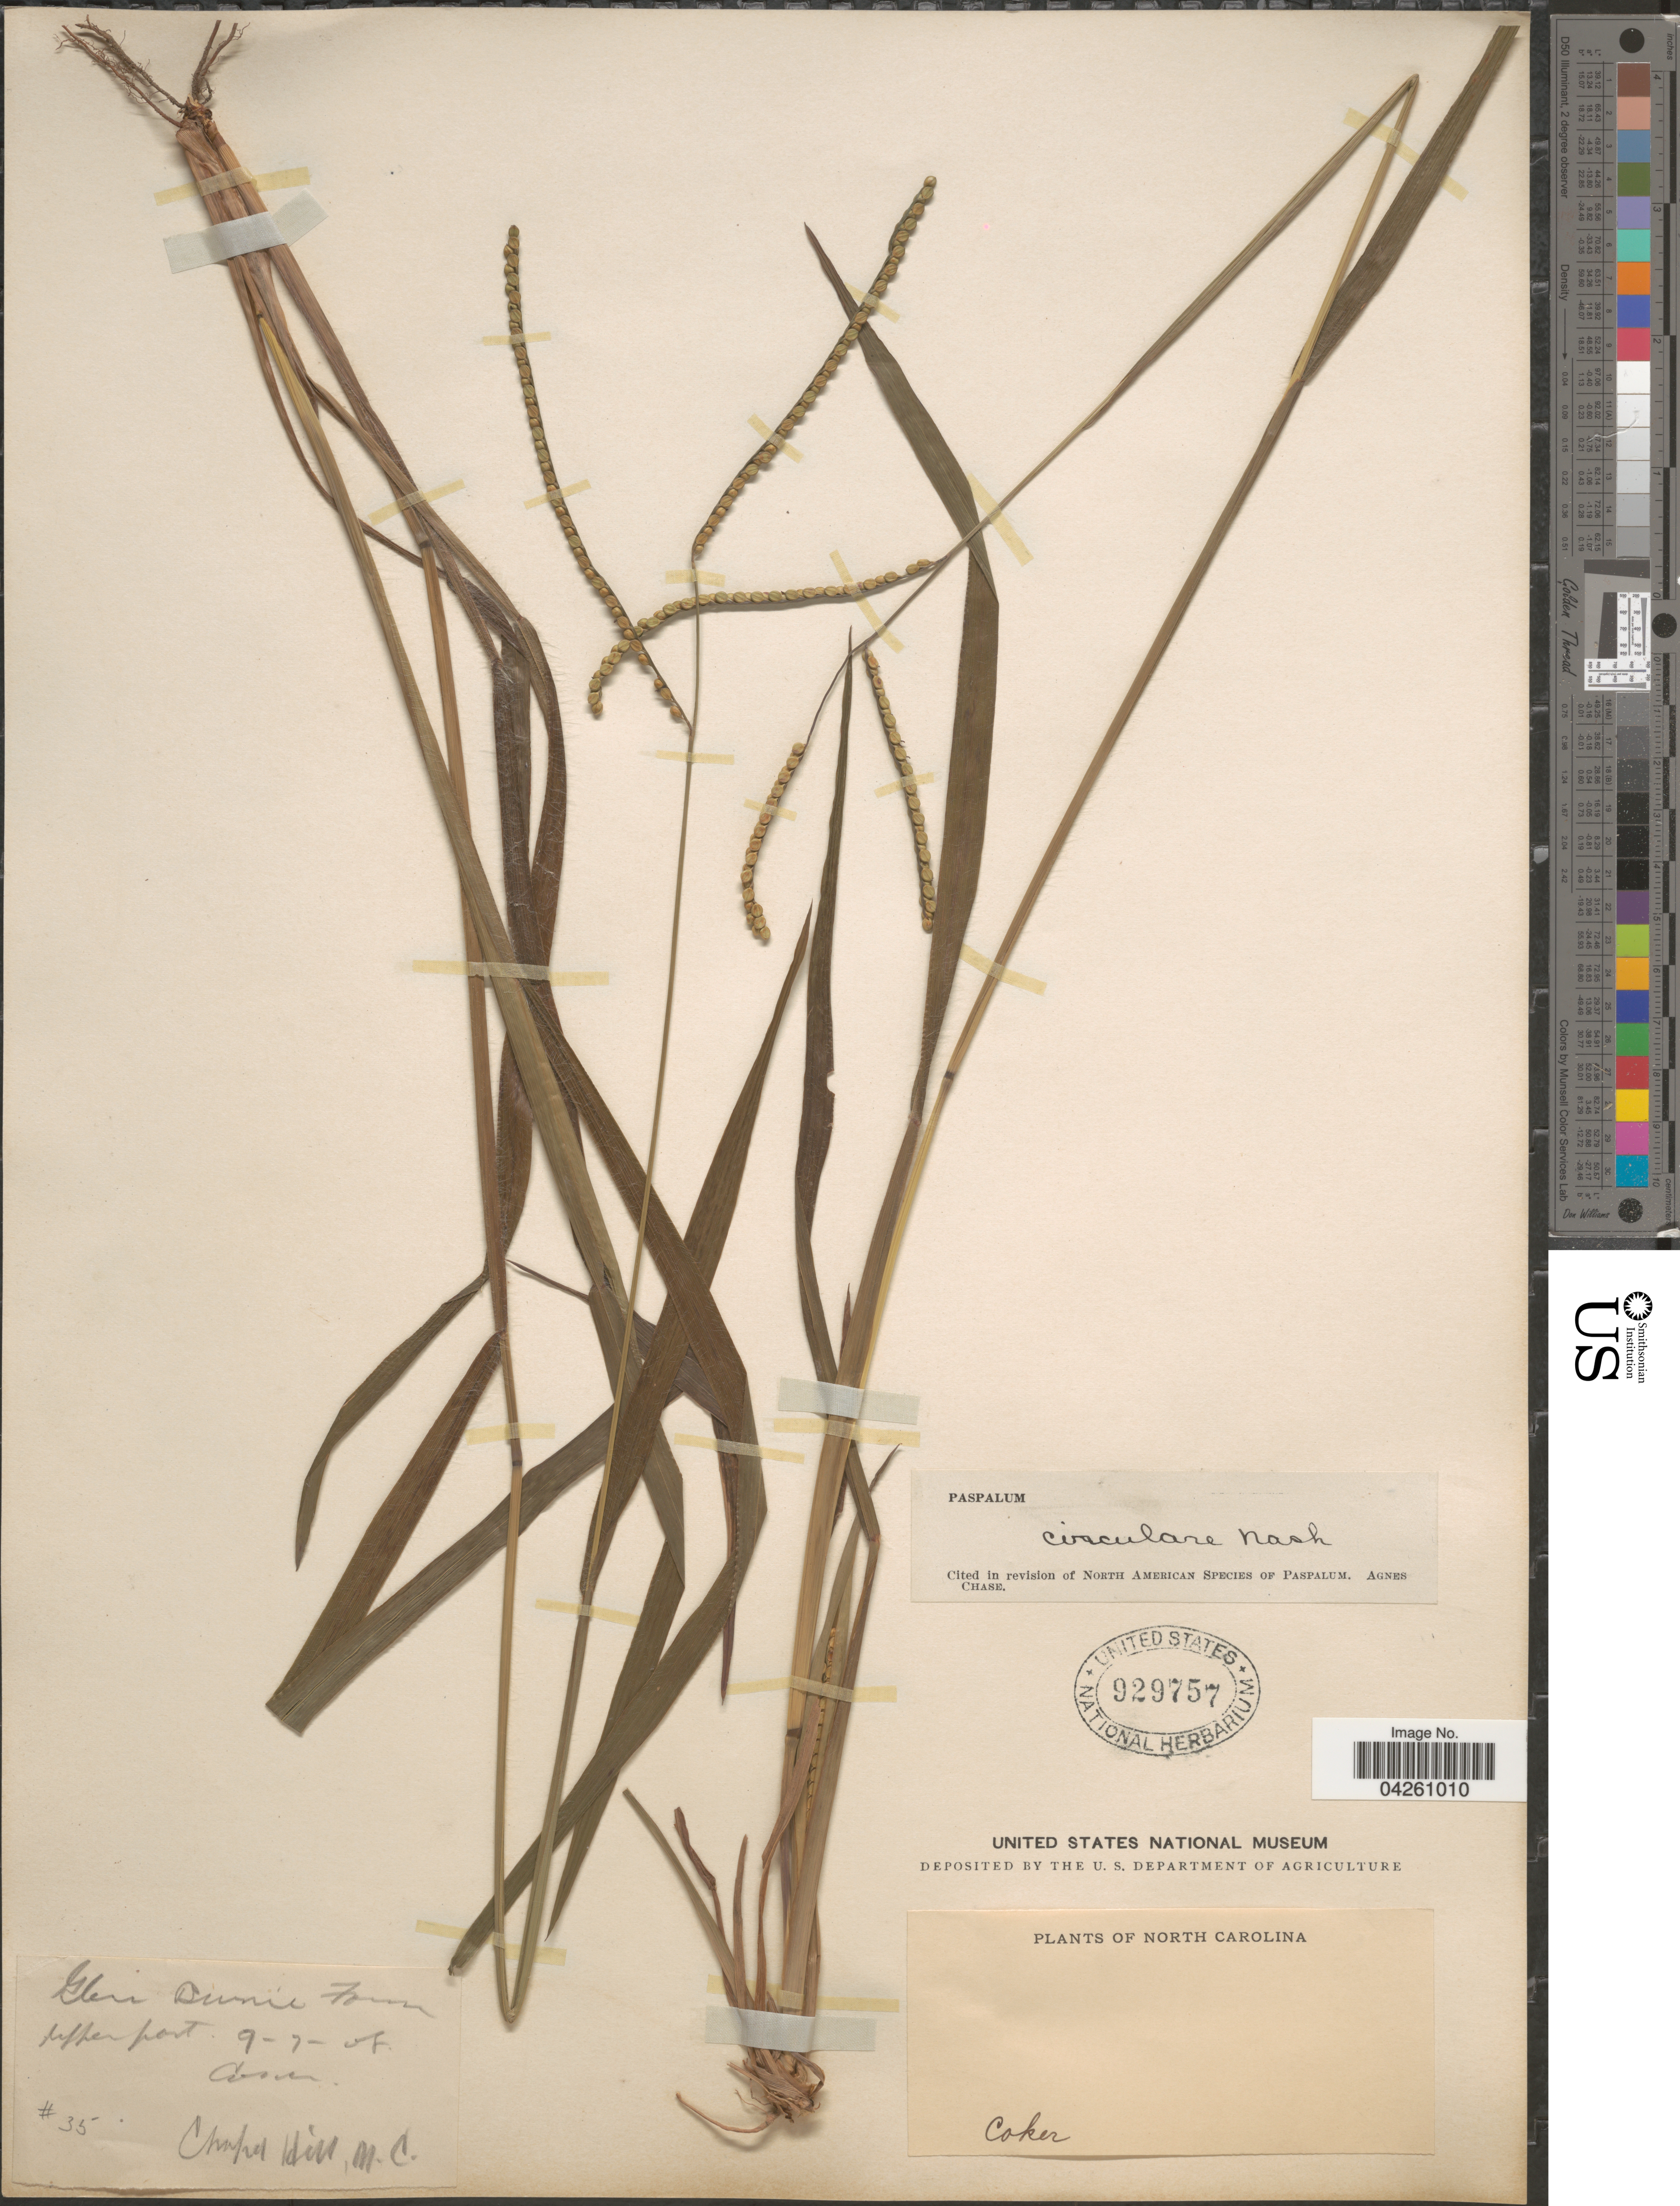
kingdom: Plantae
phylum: Tracheophyta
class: Liliopsida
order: Poales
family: Poaceae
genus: Paspalum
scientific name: Paspalum circulare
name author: Nash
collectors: Coker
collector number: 35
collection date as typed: Transcribed d/m/y: 7/9/7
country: United States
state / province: North Carolina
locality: Upperport.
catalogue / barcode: US 929757